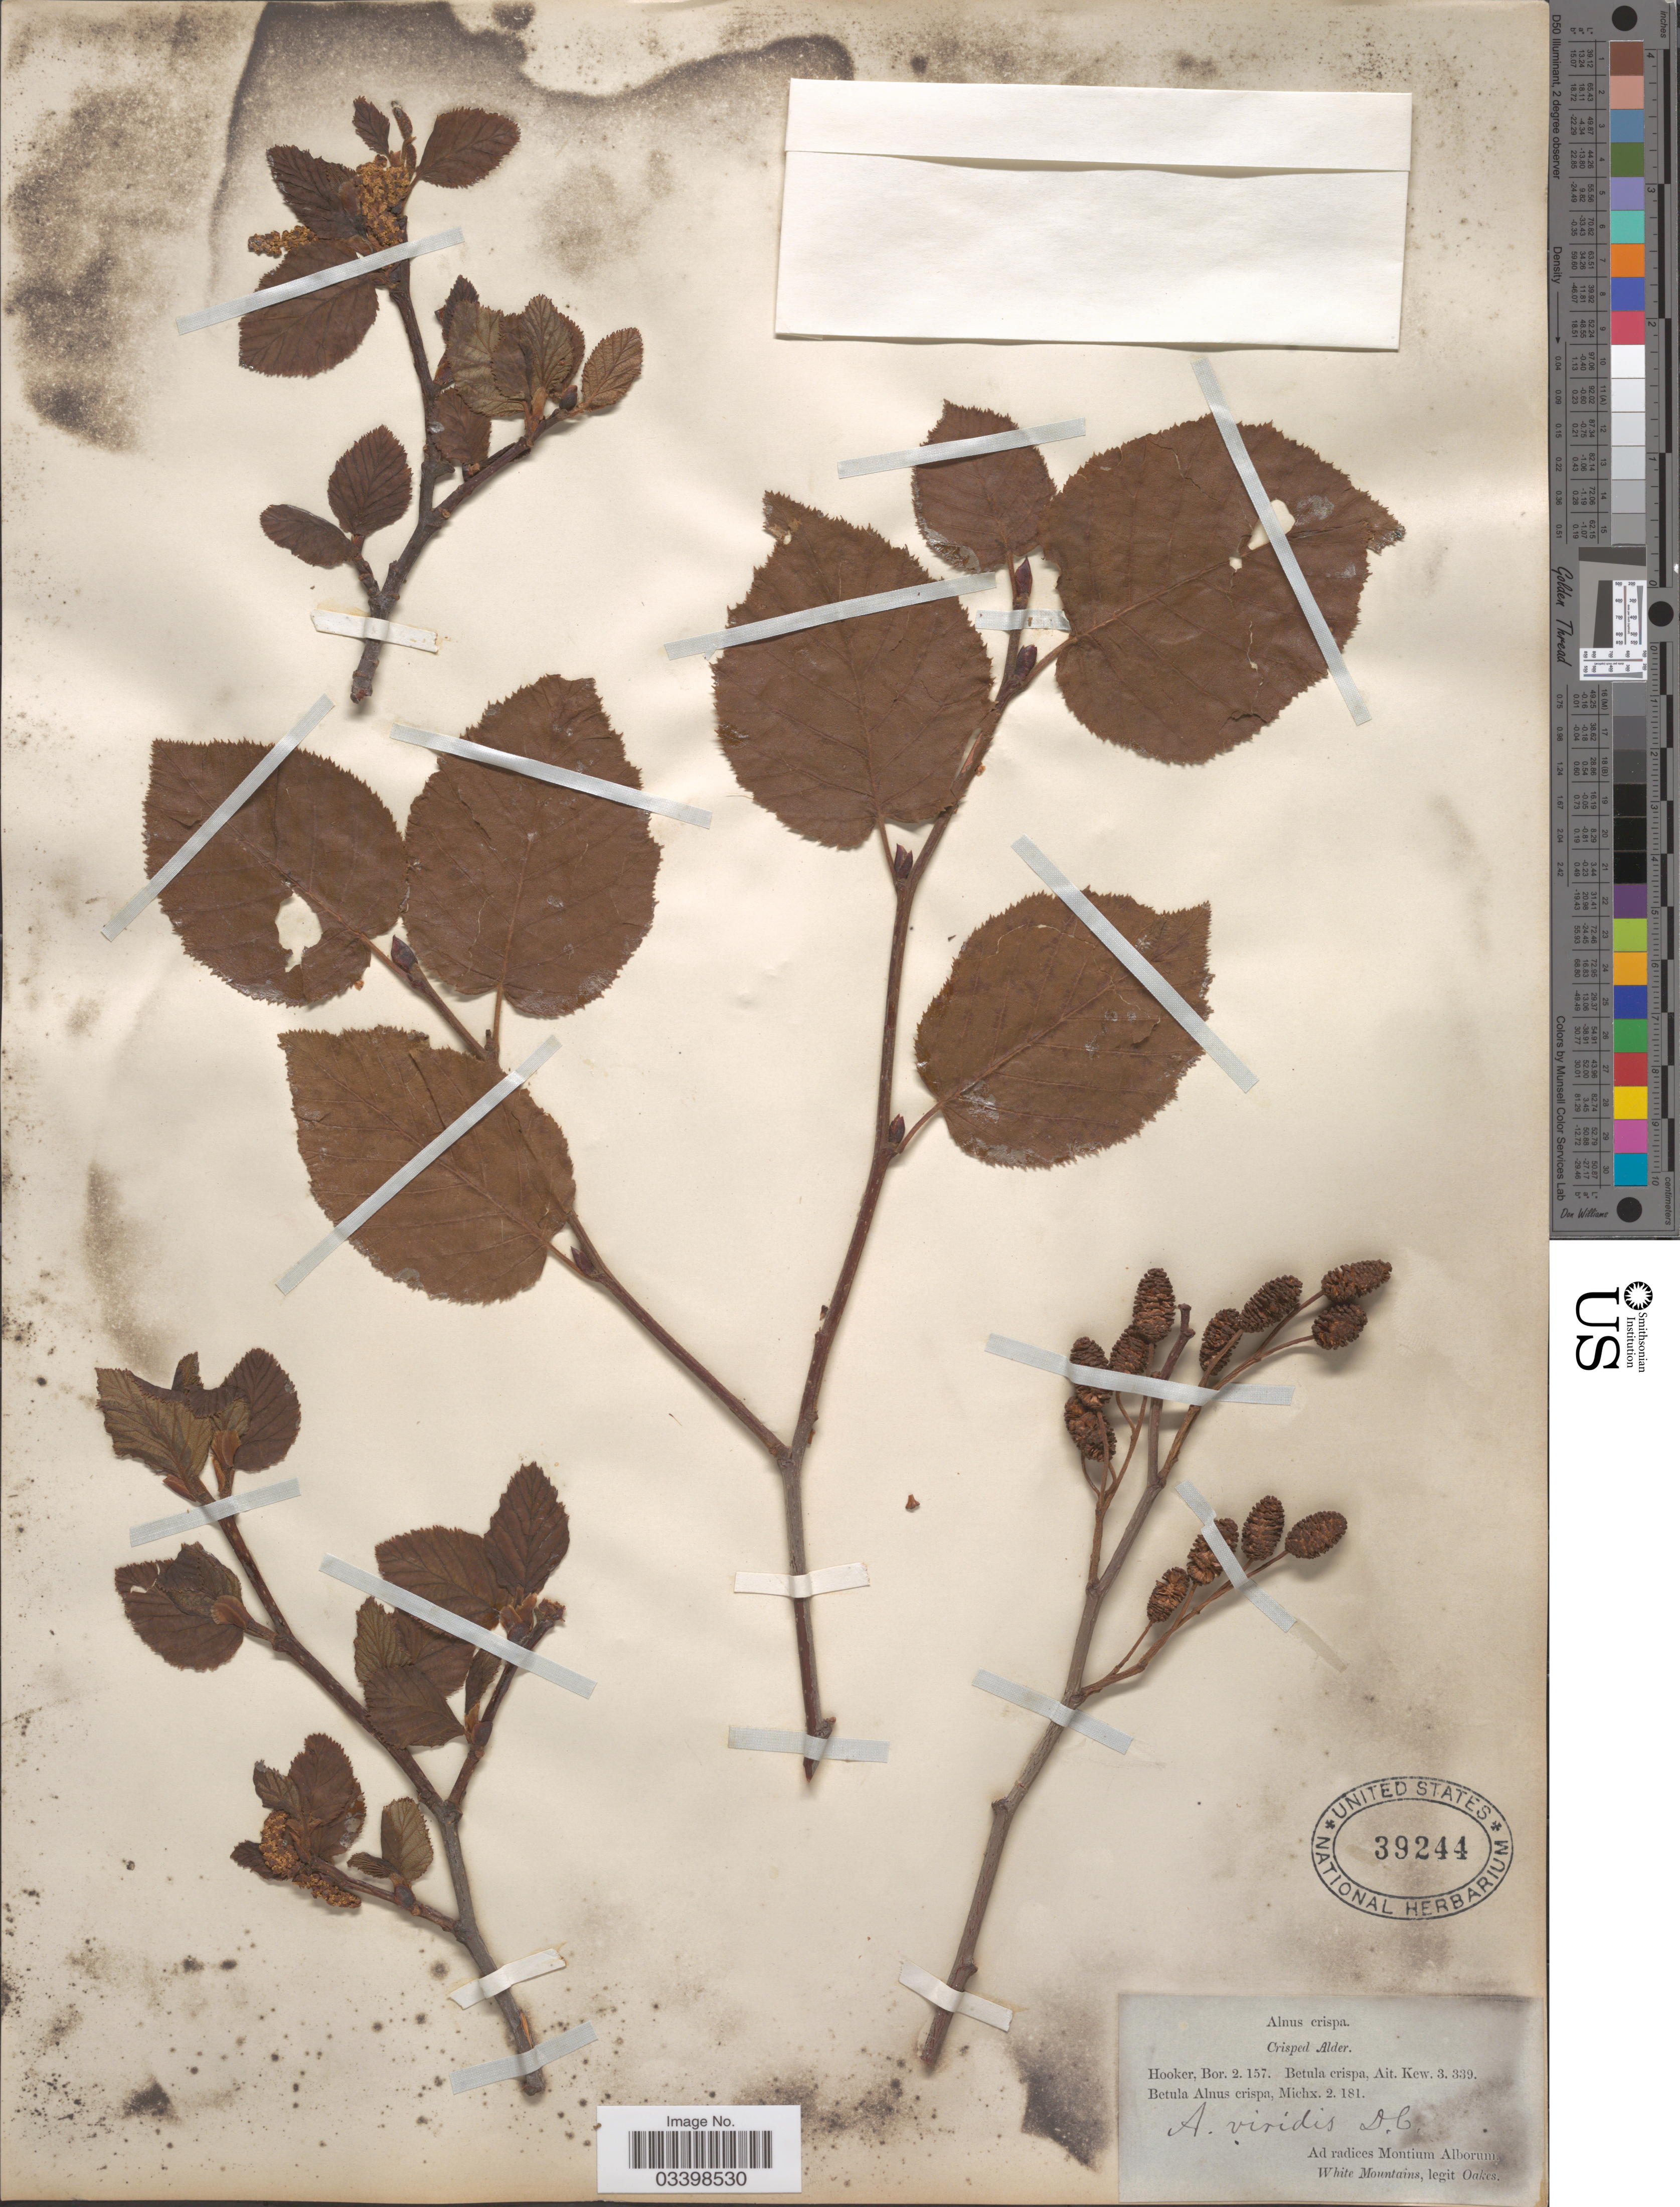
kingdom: Plantae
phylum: Tracheophyta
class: Magnoliopsida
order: Fagales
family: Betulaceae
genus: Alnus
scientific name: Alnus viridis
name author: (Chaix) DC.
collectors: -. Oakes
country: United States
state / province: New Hampshire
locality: Ad radices Montium Alborum. White Mountains.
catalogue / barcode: US 39244